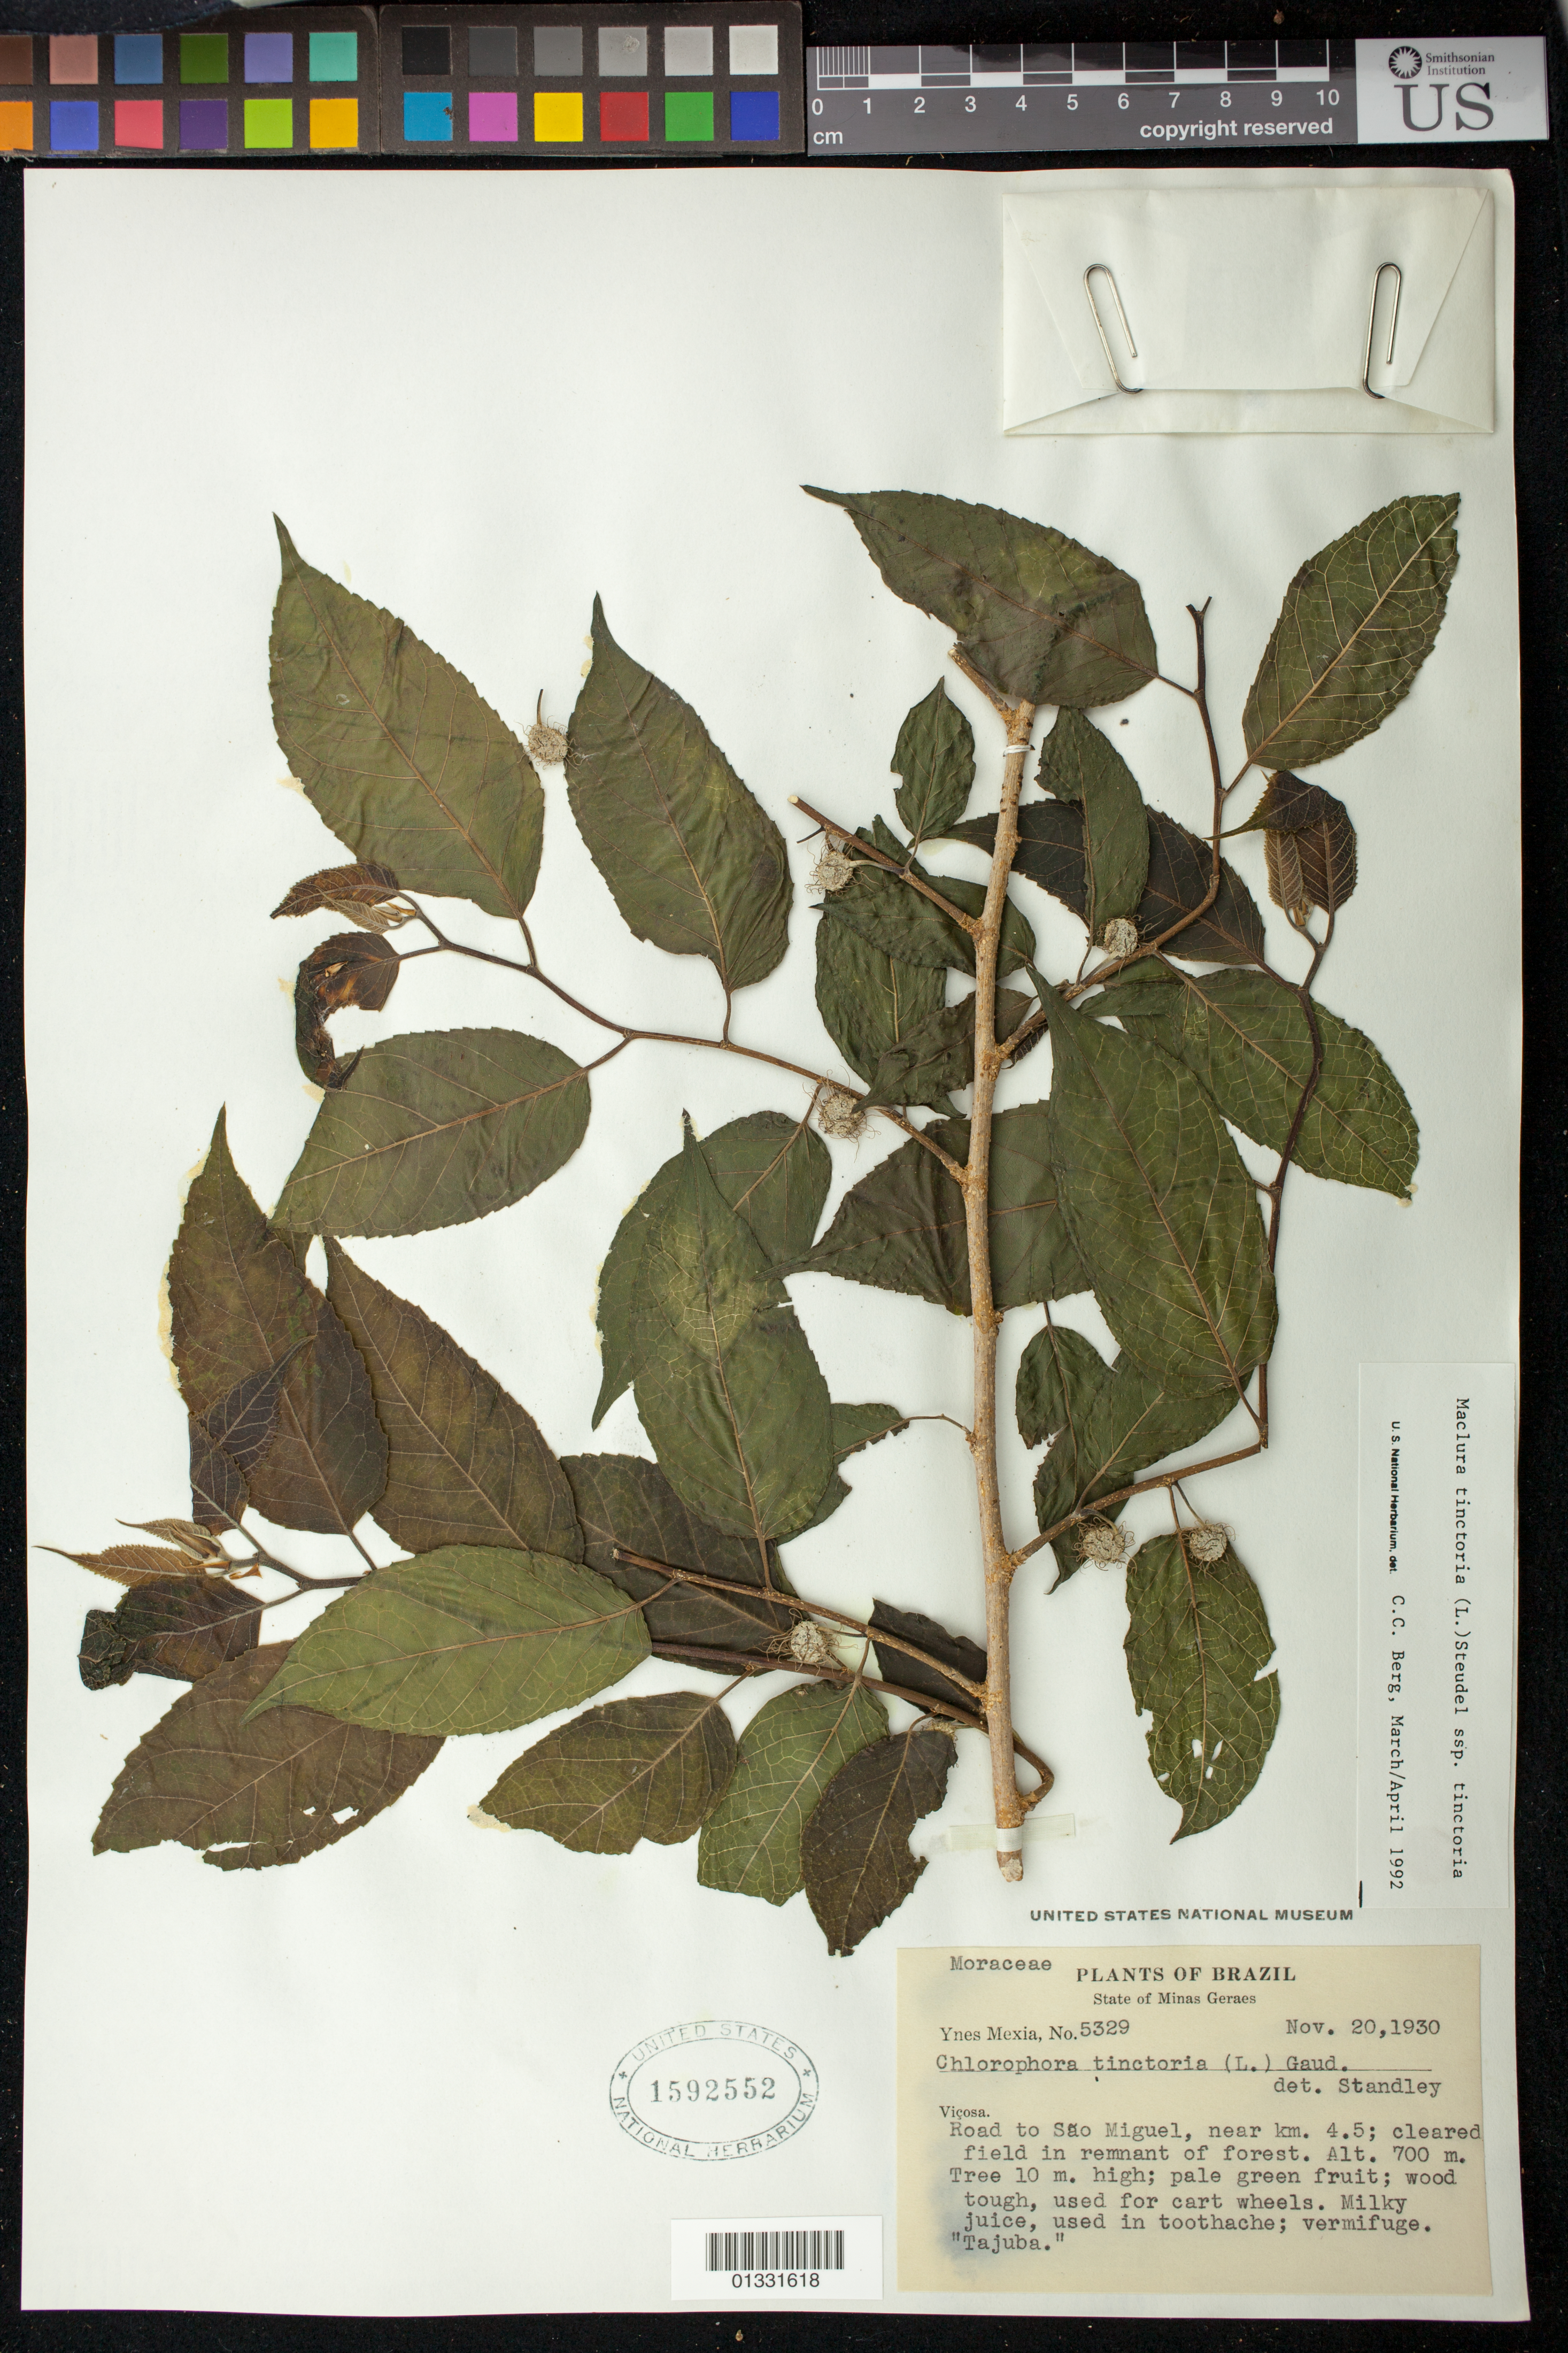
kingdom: Plantae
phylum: Tracheophyta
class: Magnoliopsida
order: Rosales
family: Moraceae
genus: Maclura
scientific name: Maclura tinctoria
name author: (L.) D. Don ex Steud.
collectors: Y. Mexia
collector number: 5329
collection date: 1930-11-20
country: Brazil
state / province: Minas Gerais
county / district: Viçosa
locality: Road to São Miguel, near km. 4,5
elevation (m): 700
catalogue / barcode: US 1592552